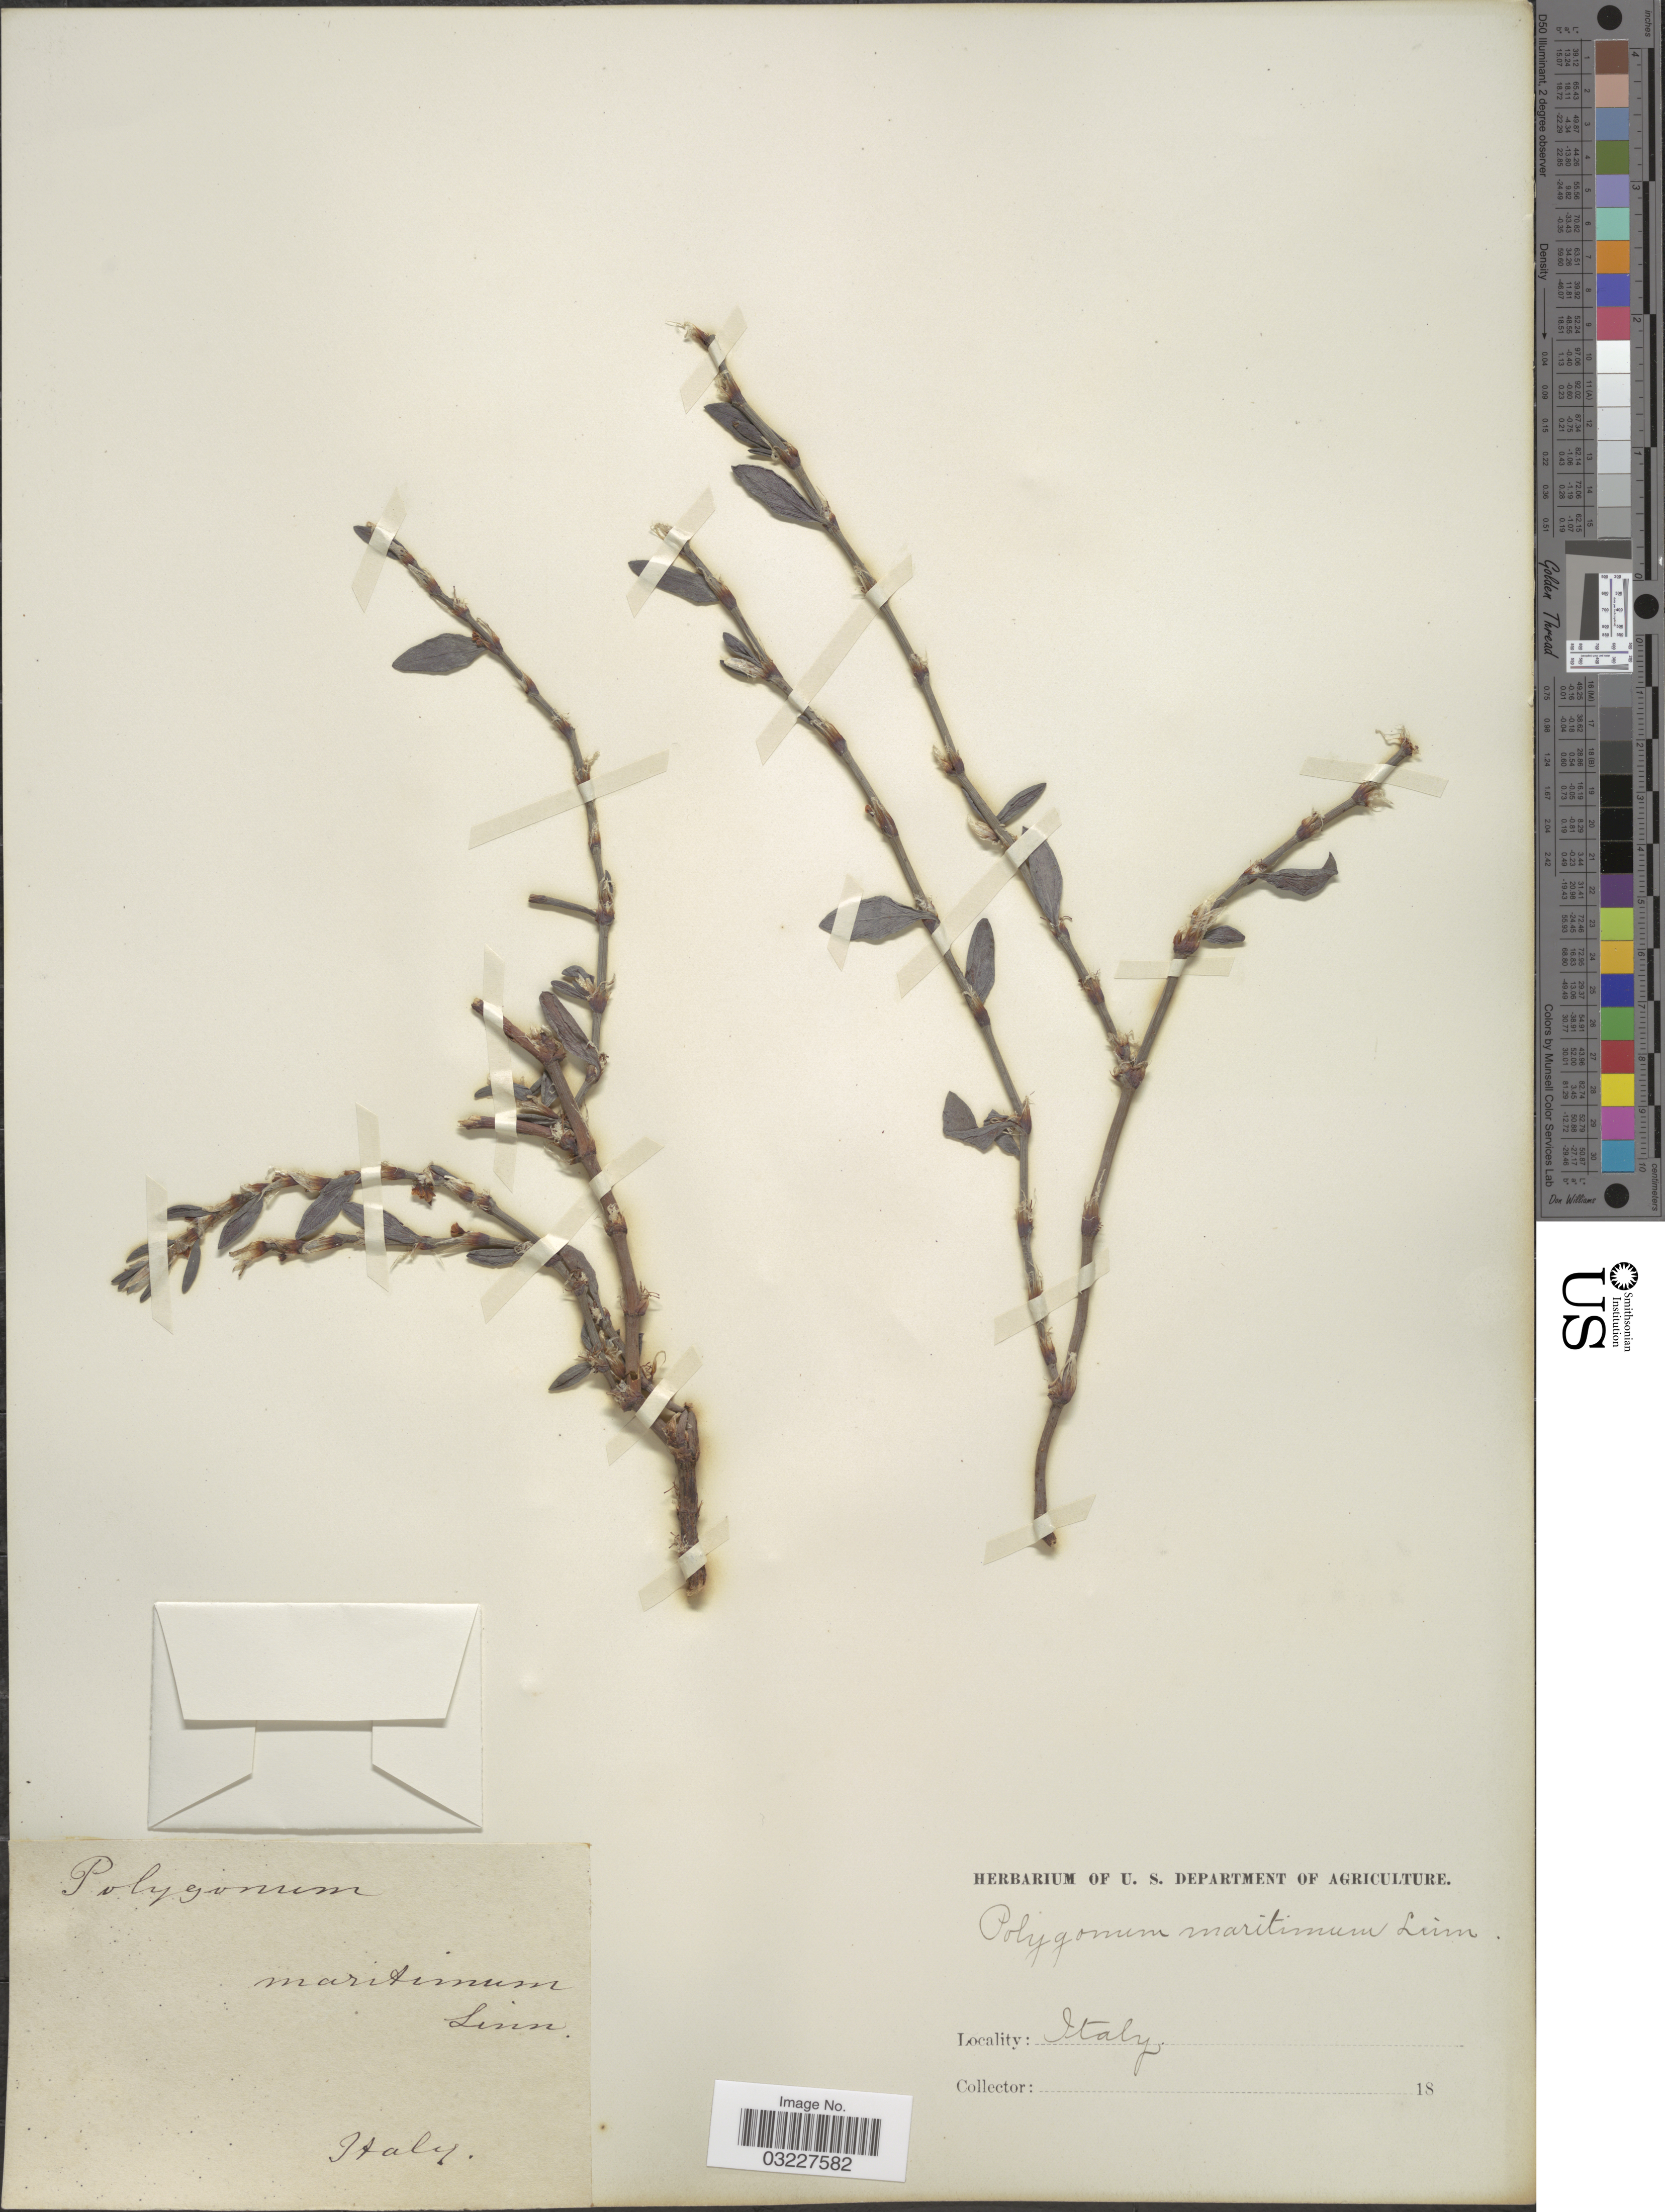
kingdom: Plantae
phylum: Tracheophyta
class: Magnoliopsida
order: Caryophyllales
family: Polygonaceae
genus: Polygonum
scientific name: Polygonum maritimum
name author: L.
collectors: Facchini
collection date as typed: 18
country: Italy